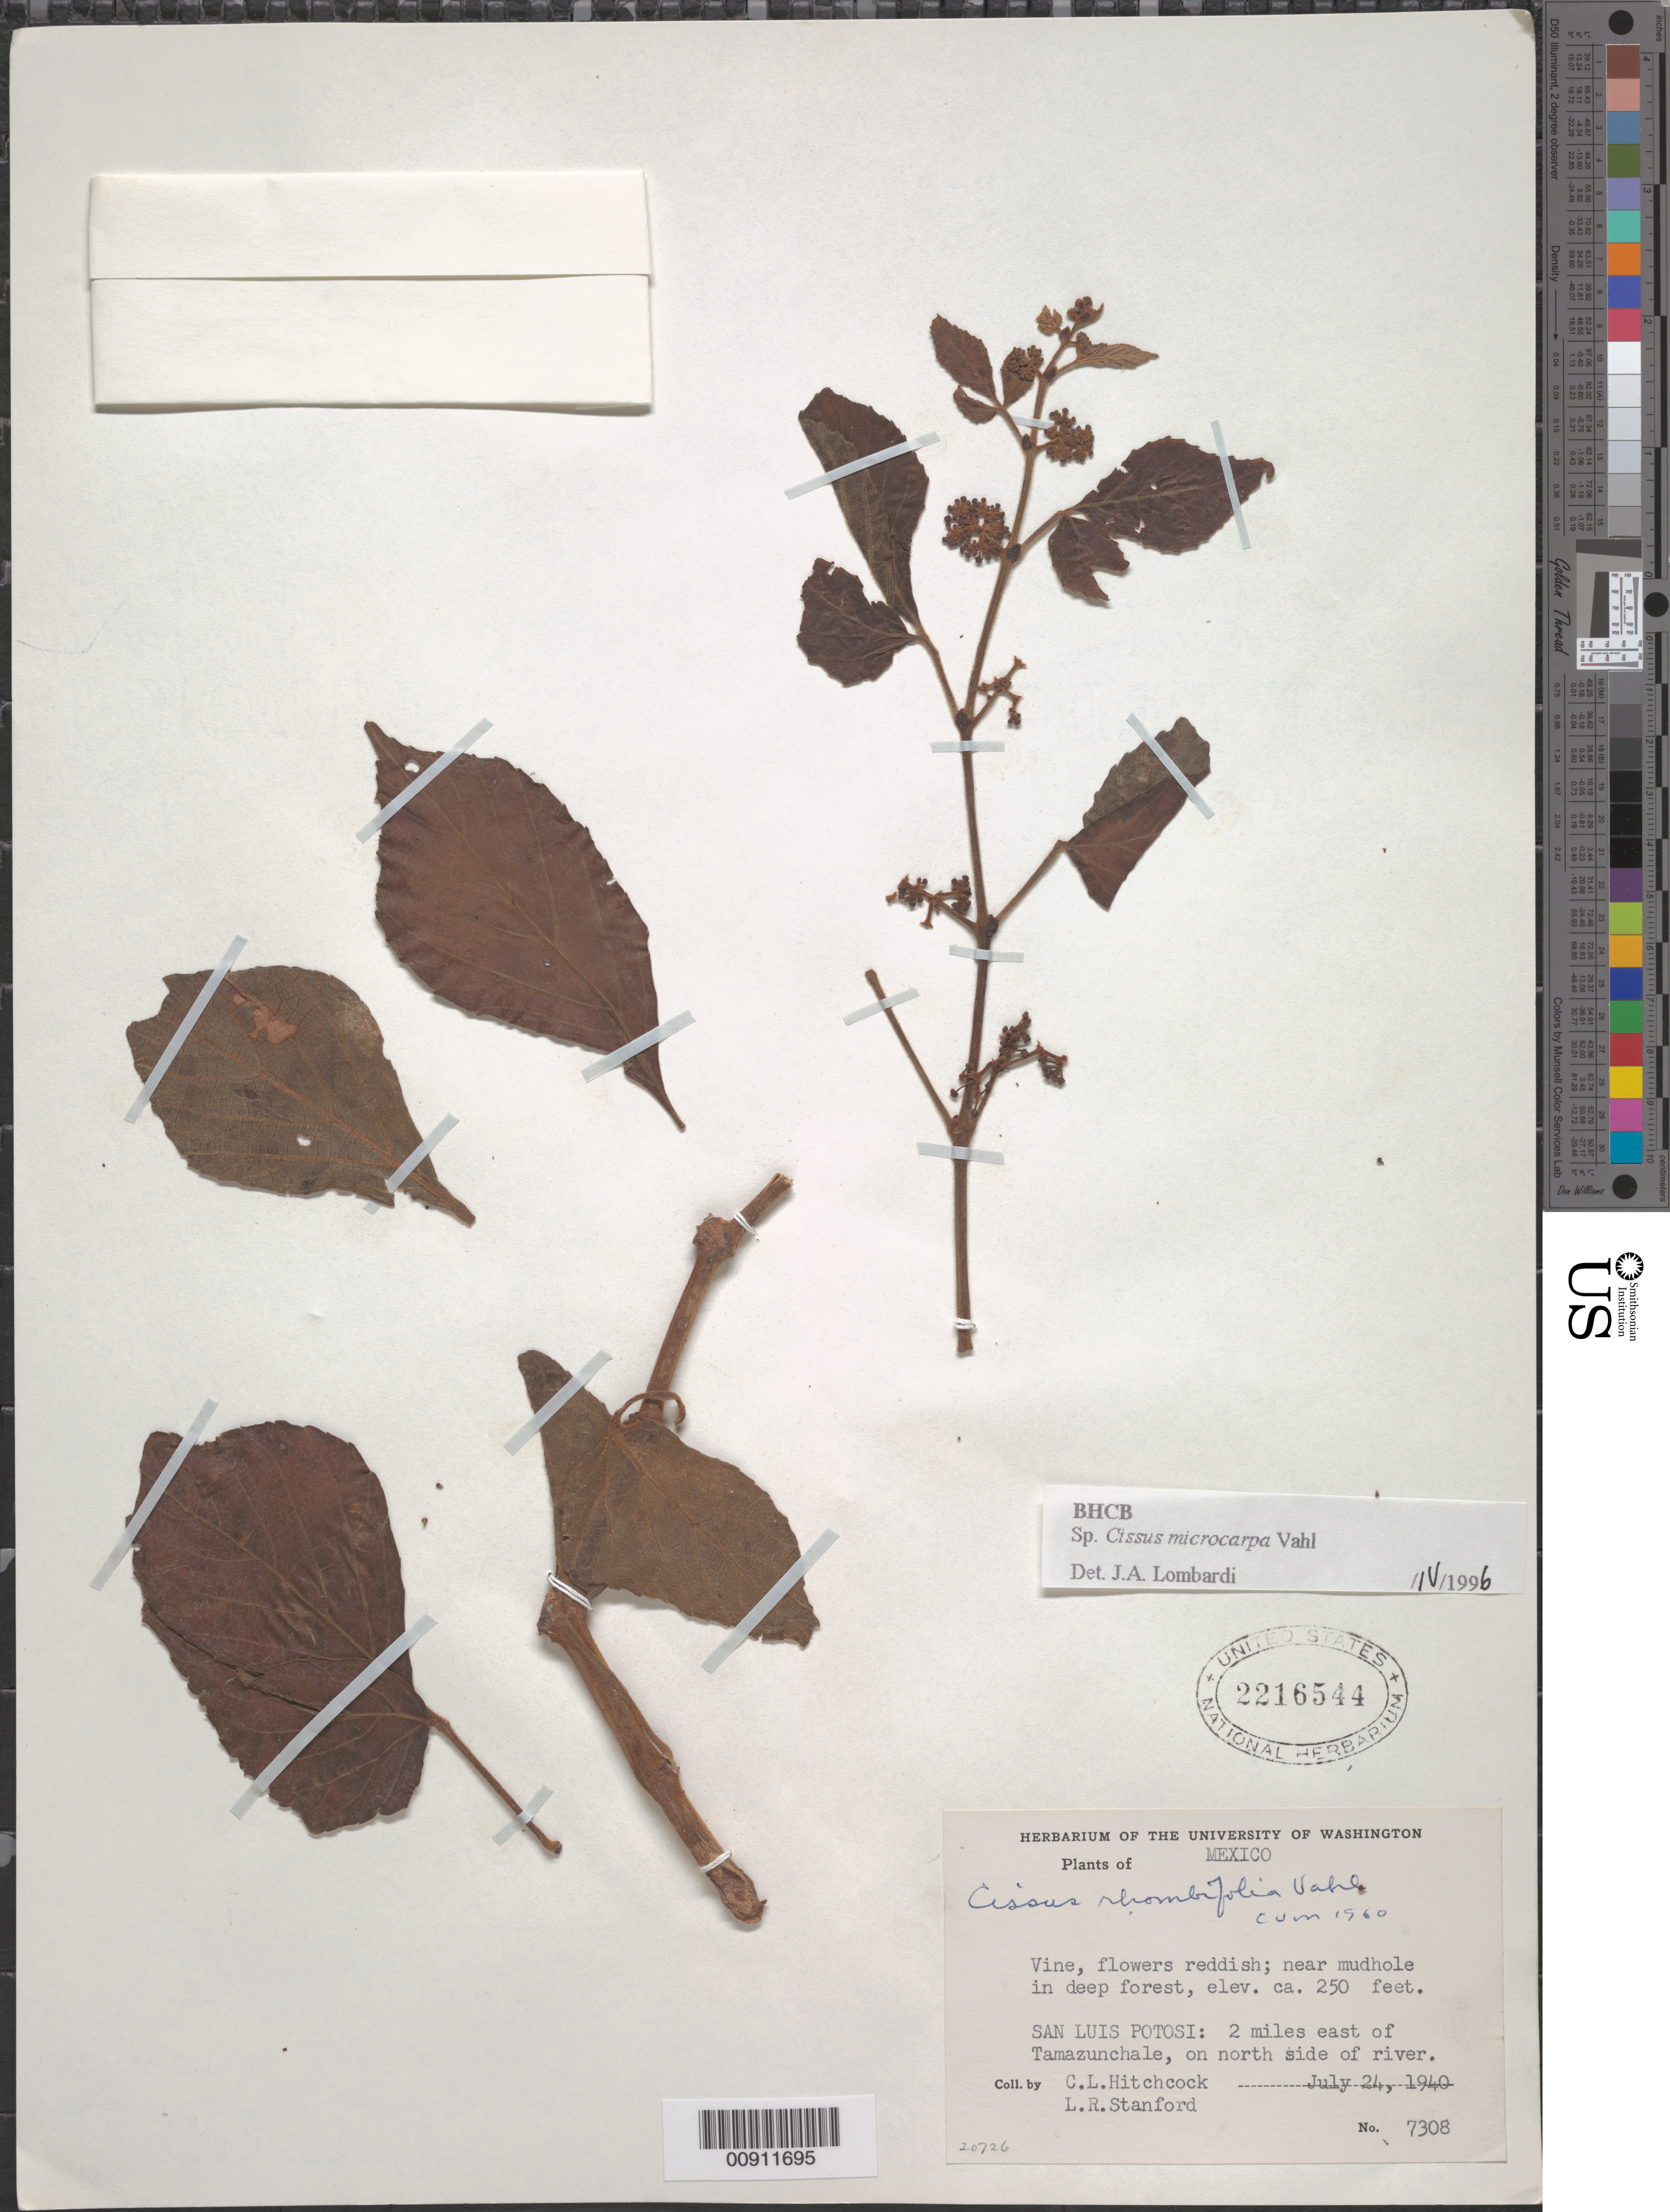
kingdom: Plantae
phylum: Tracheophyta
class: Magnoliopsida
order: Vitales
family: Vitaceae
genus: Cissus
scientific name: Cissus microcarpa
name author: Vahl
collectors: C. L. Hitchcock & L. R. Stanford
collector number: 7308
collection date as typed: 24 Jul 1940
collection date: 1940-07-24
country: Mexico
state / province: San Luis Potosí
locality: San Luis Potosí: 2 miles east of Tamazunchale, on north side of river.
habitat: Near mudhole in deep forest.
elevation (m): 76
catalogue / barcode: US 2216544